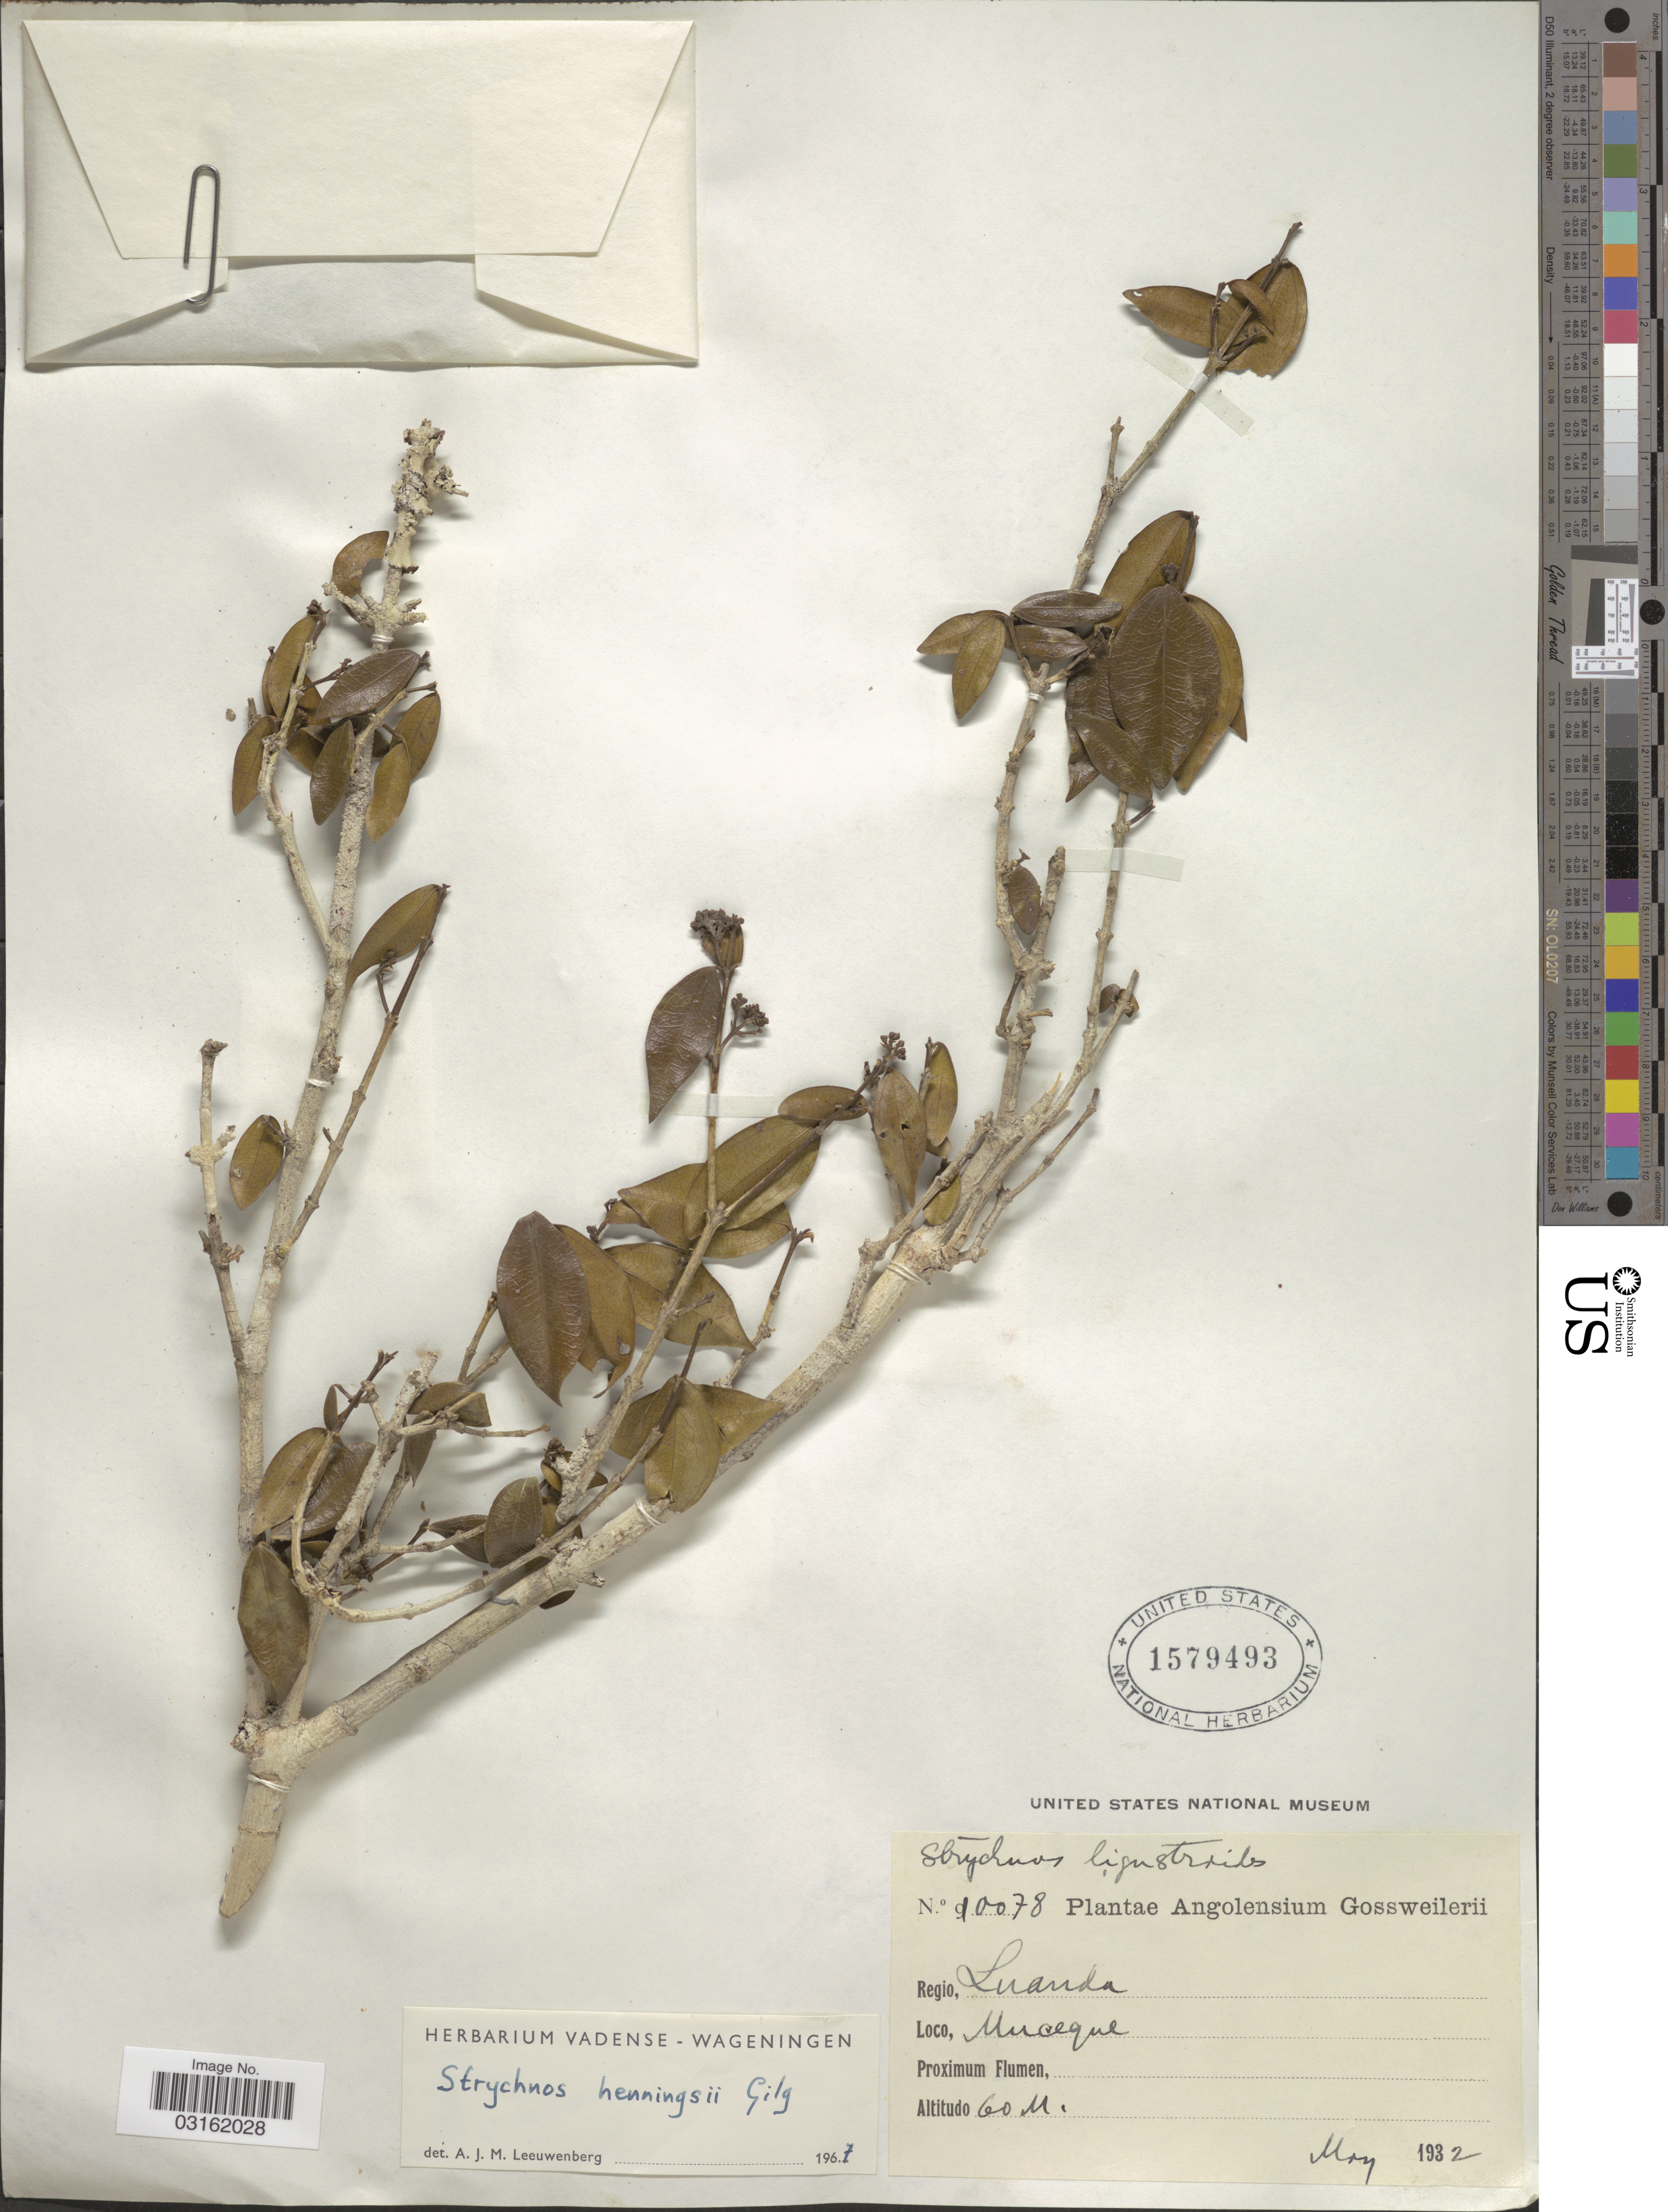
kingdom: Plantae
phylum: Tracheophyta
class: Magnoliopsida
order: Gentianales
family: Loganiaceae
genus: Strychnos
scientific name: Strychnos henningsii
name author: Gilg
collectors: -. Gossweiler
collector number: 910078*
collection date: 1932-05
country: Angola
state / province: Luanda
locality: Regio, Luanda, Loco, Muceque.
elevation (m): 60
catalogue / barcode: US 1579493